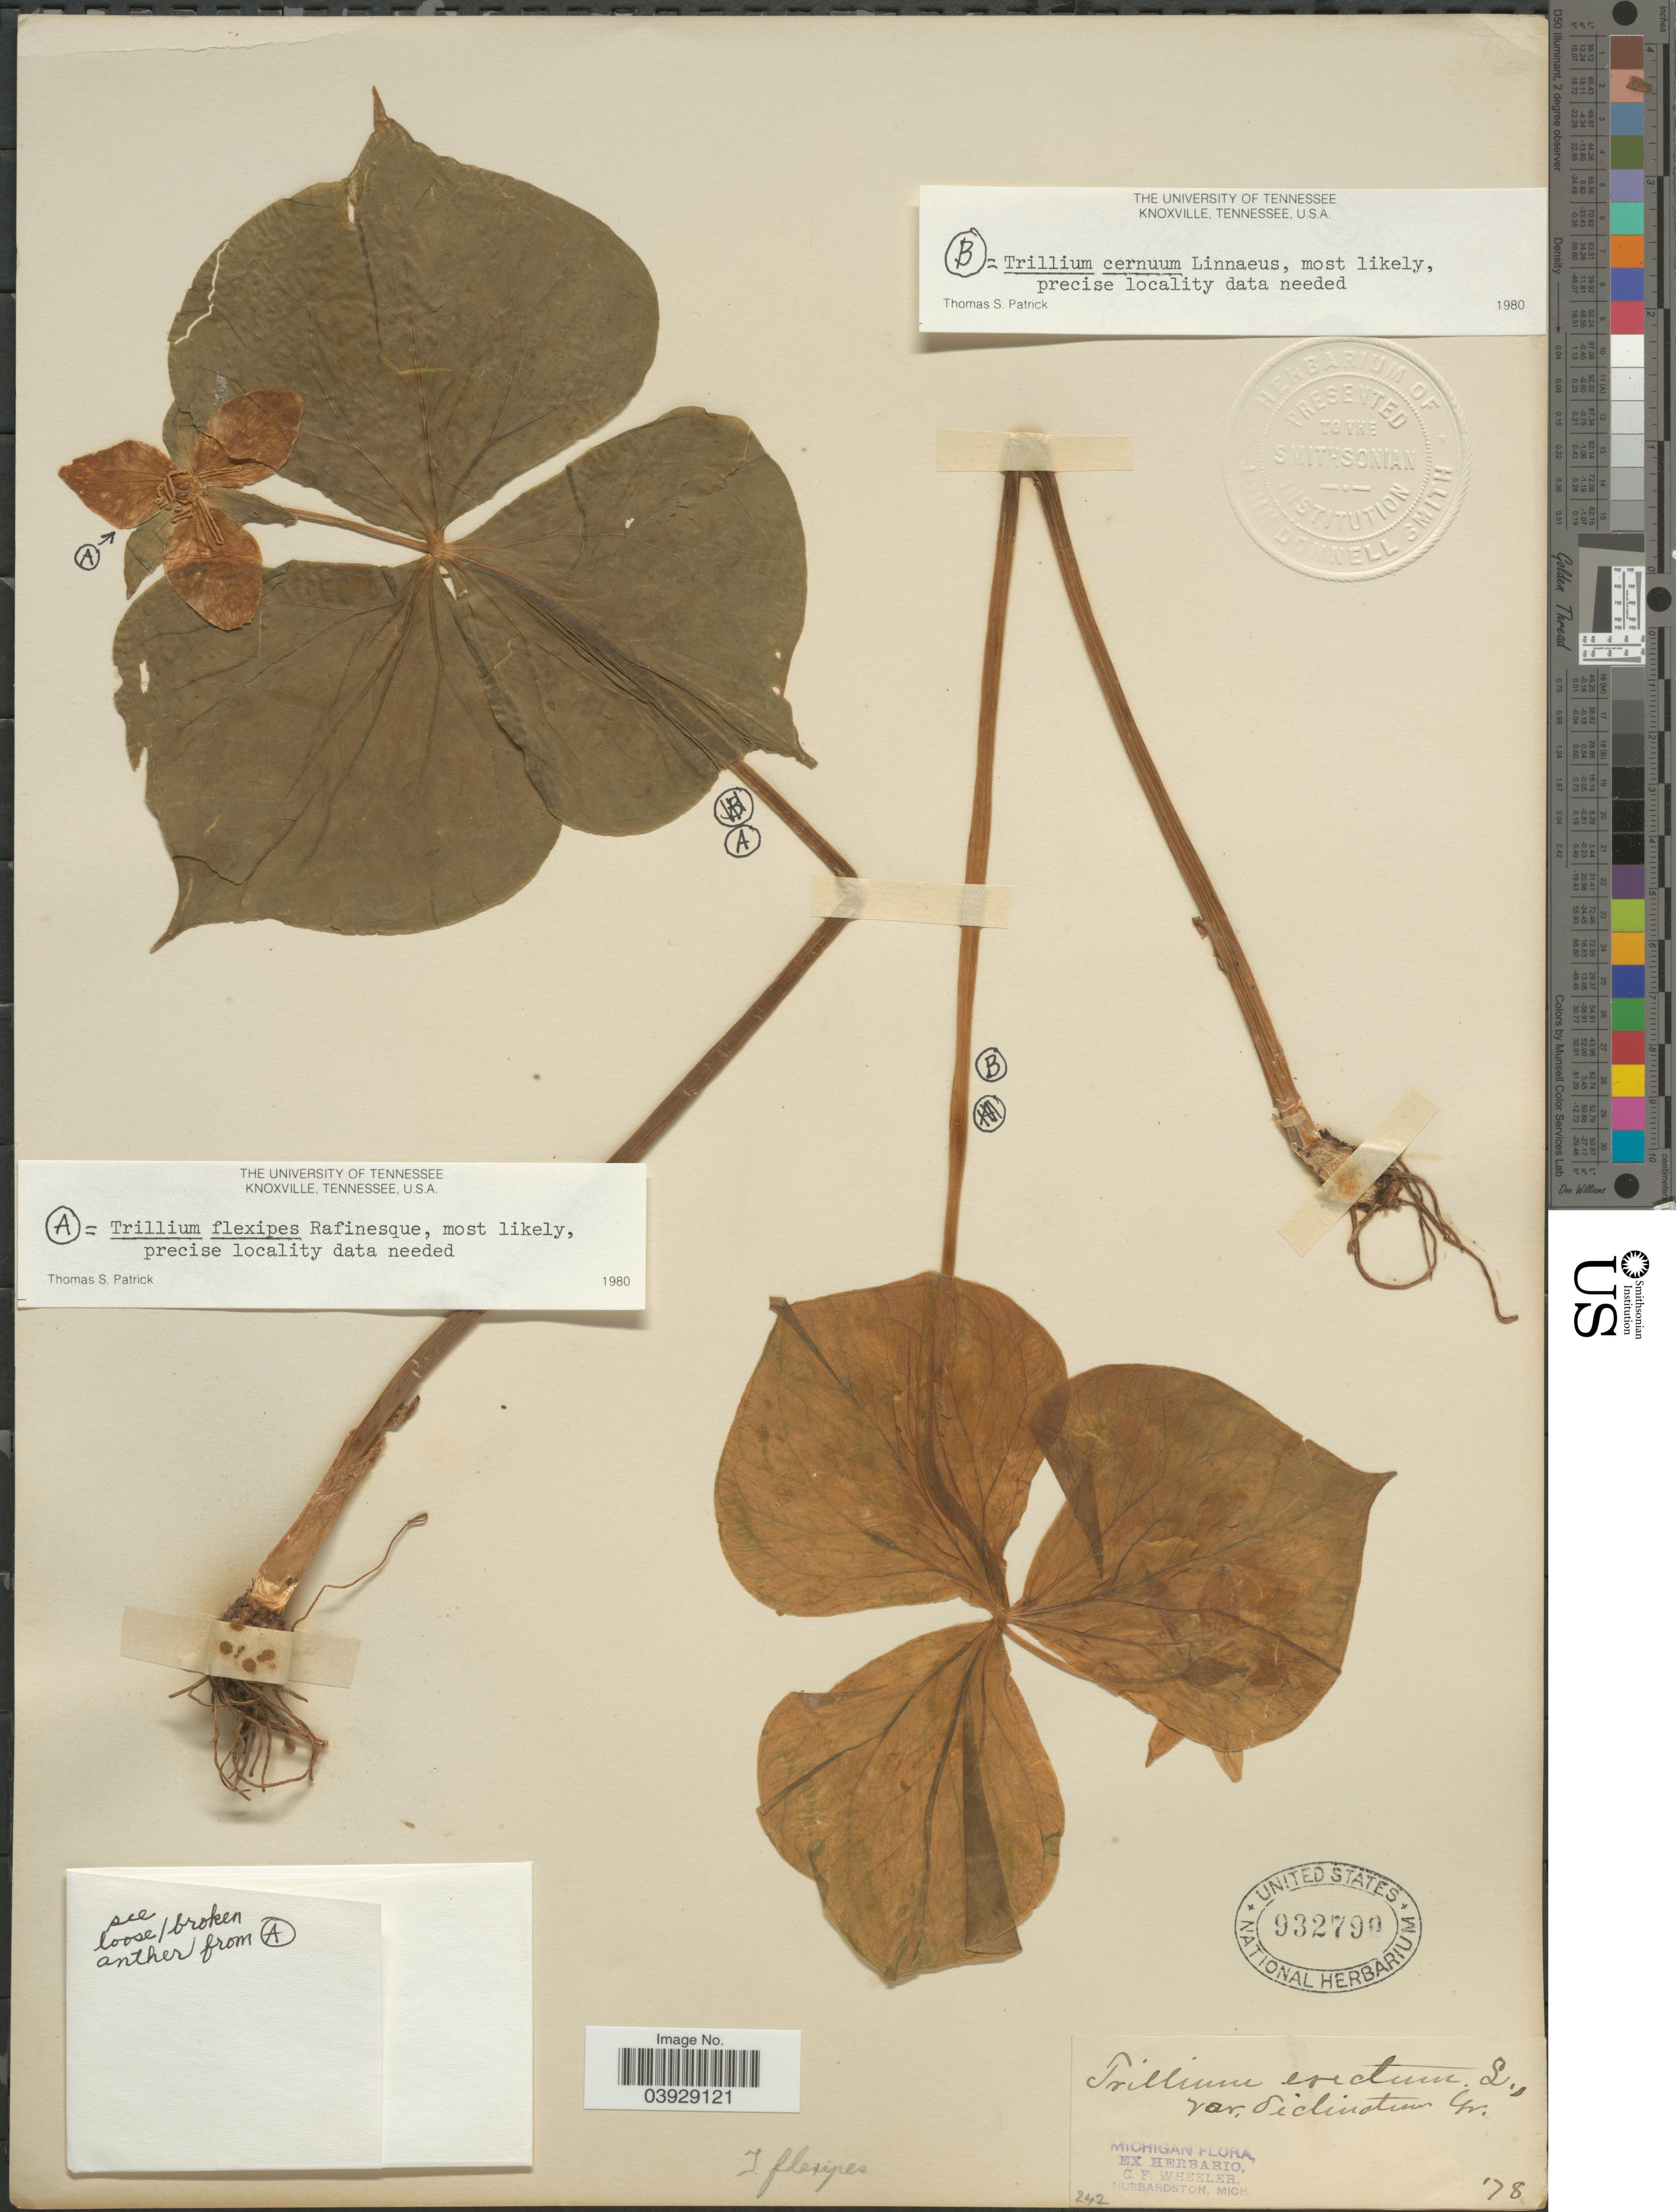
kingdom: Plantae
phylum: Tracheophyta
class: Liliopsida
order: Liliales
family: Melanthiaceae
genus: Trillium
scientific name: Trillium cernuum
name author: L.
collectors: Ex Herb. C. F. Wheeler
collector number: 242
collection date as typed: Transcribed d/m/y: //78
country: United States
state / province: Michigan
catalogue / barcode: US 932790